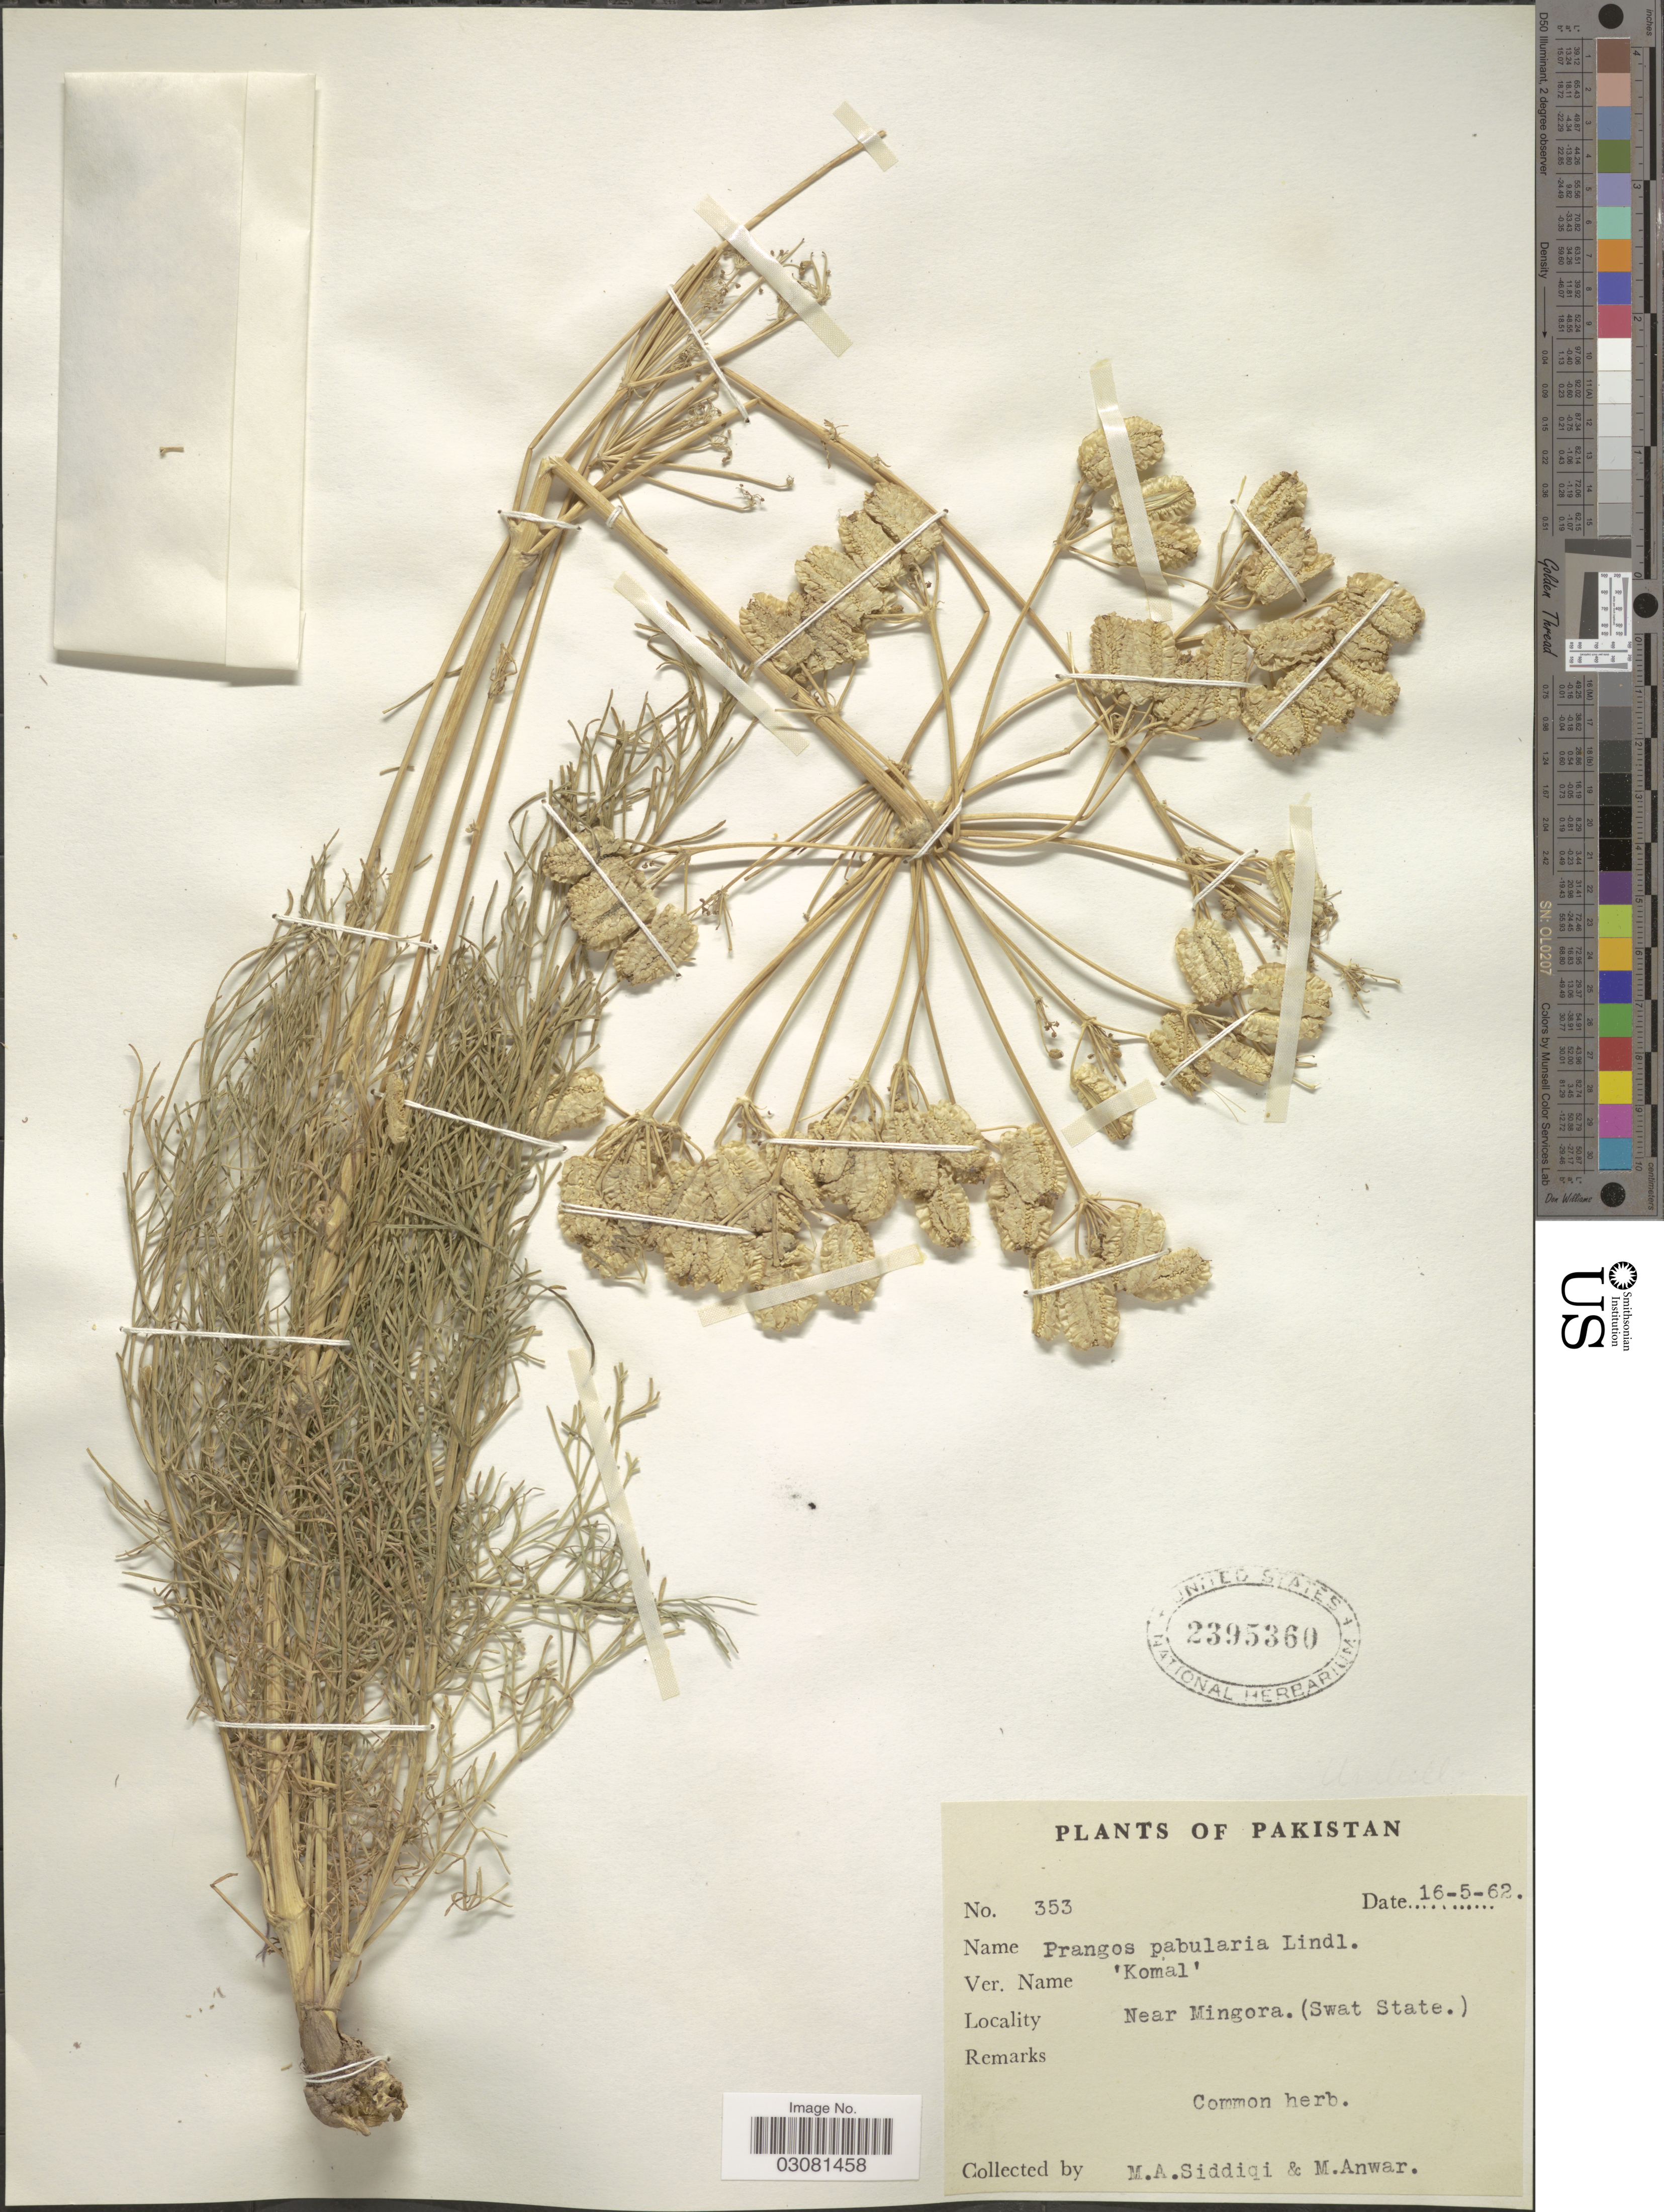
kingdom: Plantae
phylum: Tracheophyta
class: Magnoliopsida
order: Apiales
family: Apiaceae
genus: Prangos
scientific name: Prangos pabularia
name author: Lindl.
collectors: M. Siddiqi & M. Anwar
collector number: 353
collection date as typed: Transcribed d/m/y: 16/5/62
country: Pakistan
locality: Near Mingora. (Swat State.).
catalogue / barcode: US 2395360